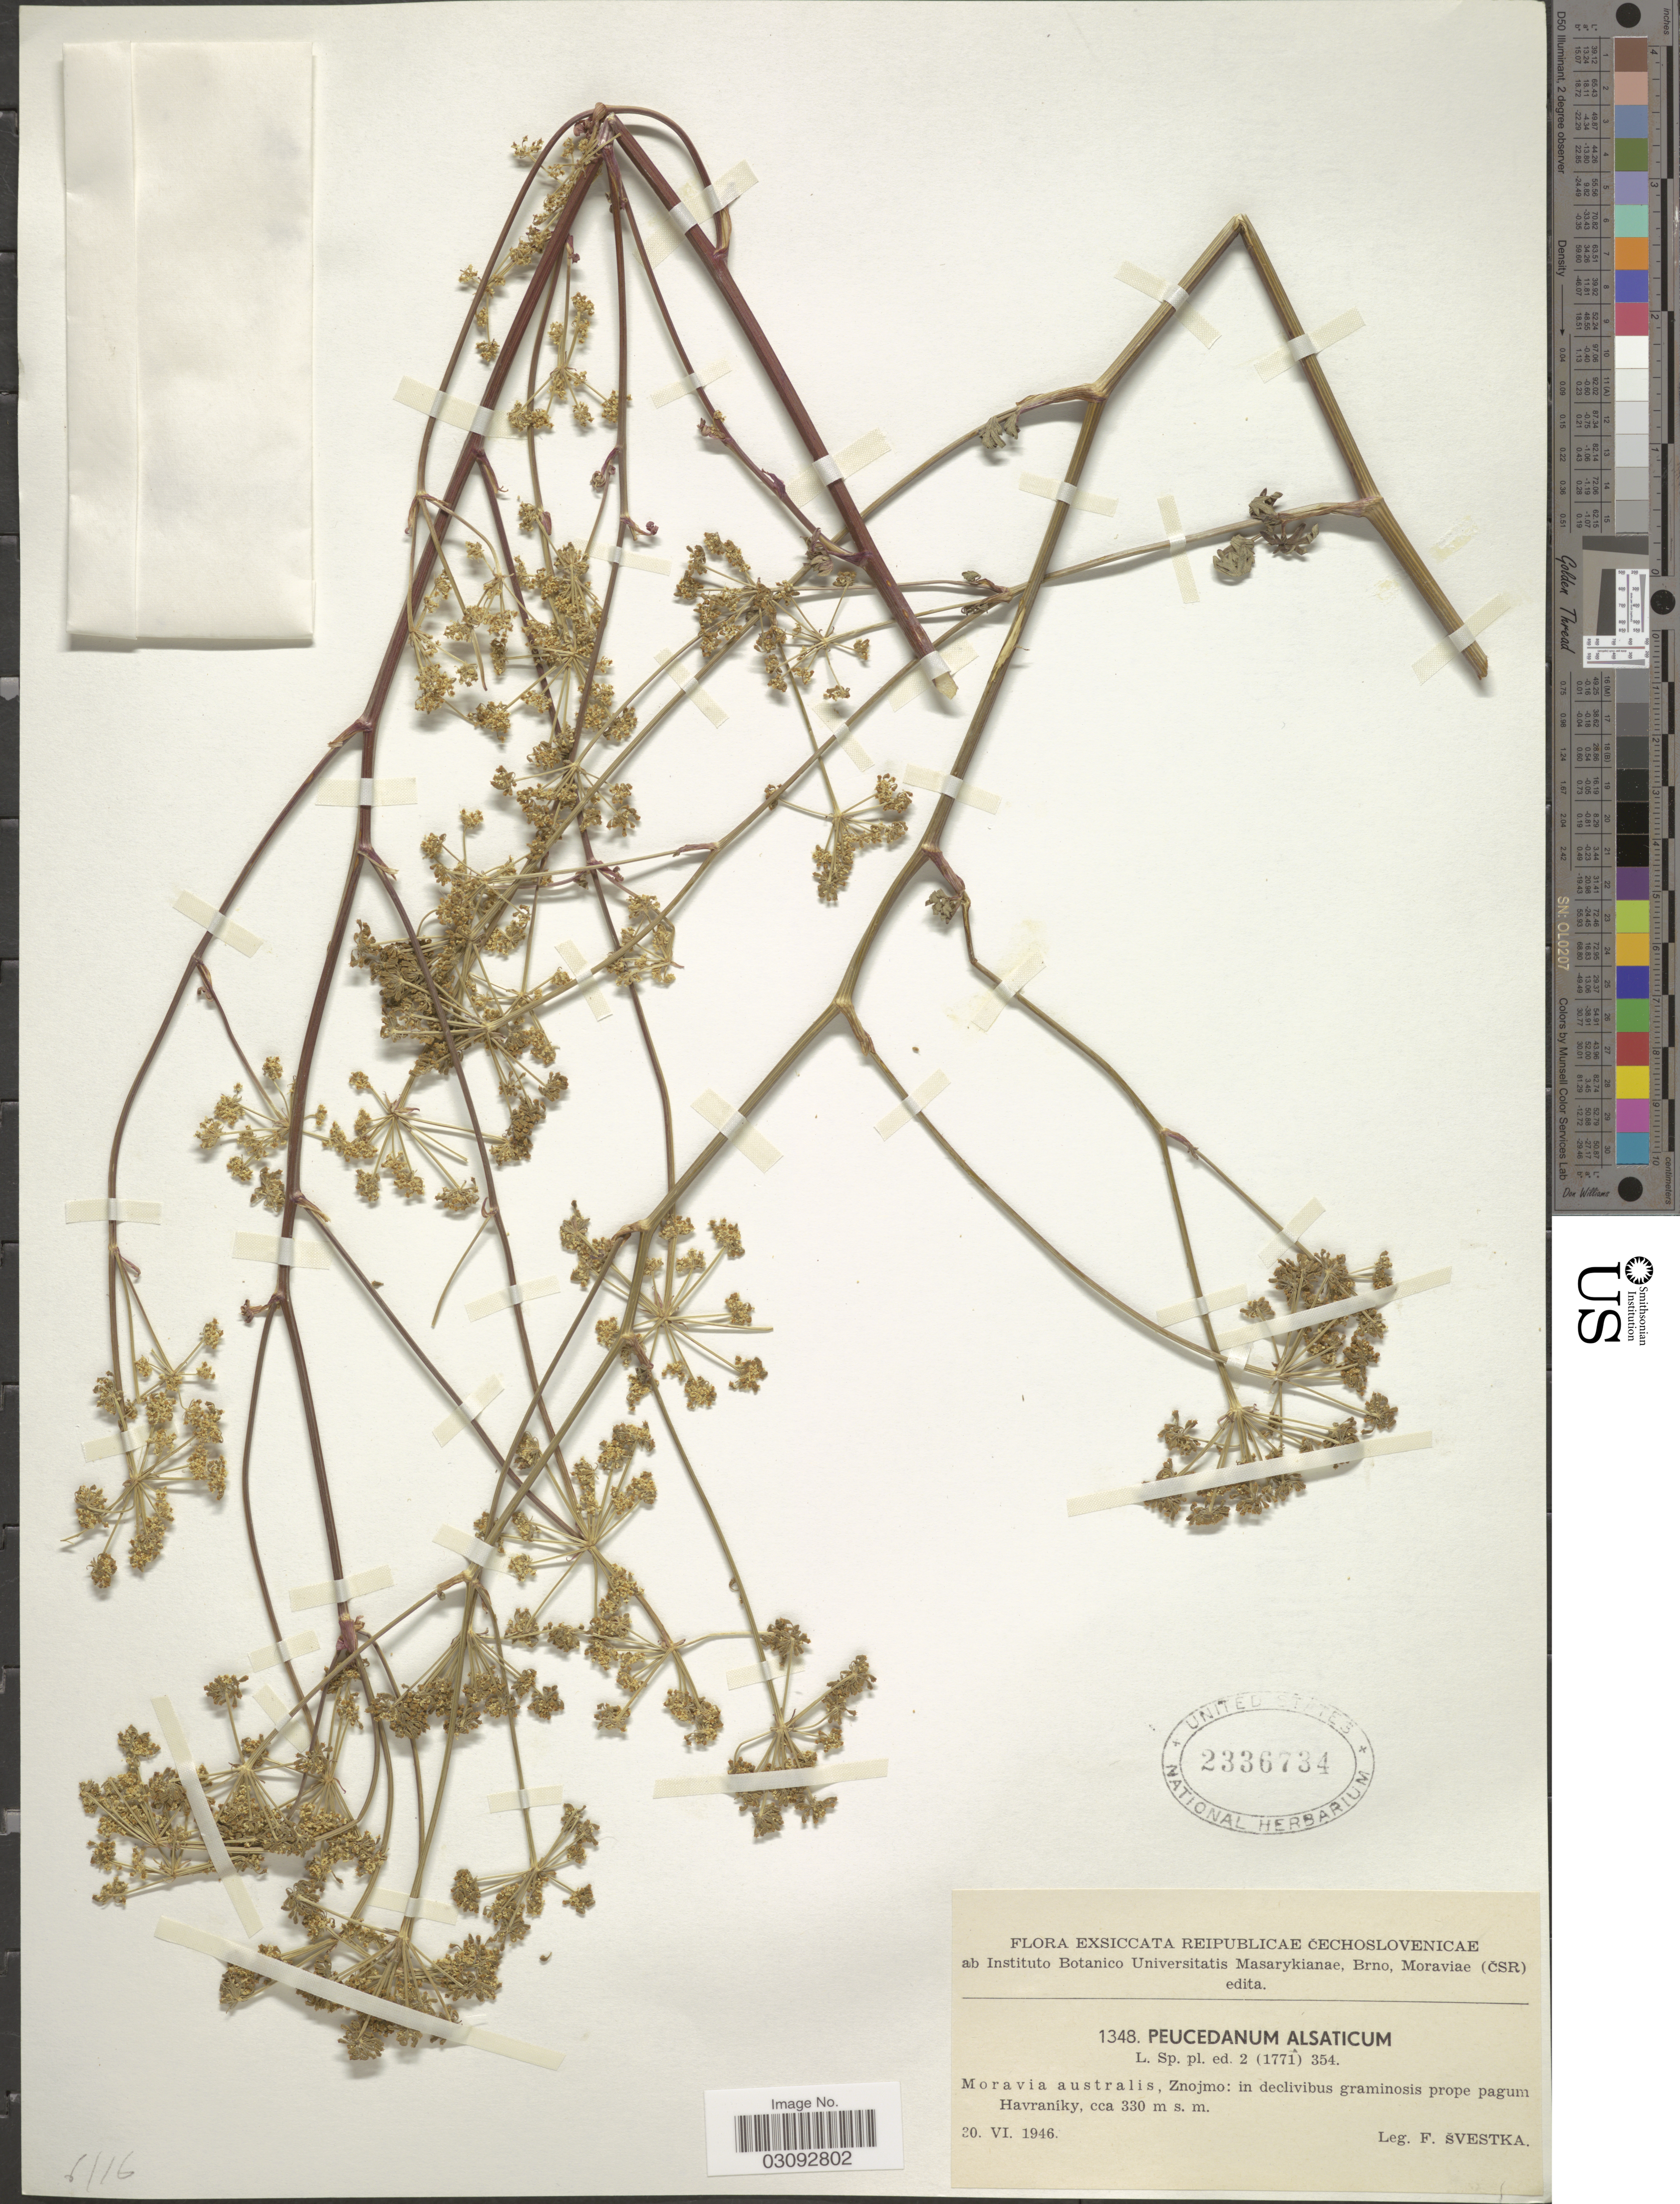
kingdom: Plantae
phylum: Tracheophyta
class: Magnoliopsida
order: Apiales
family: Apiaceae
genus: Peucedanum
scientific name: Peucedanum alsaticum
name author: L.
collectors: F. Svestka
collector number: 1348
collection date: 1946-06-20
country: Czechia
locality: Reipublicae Cechoslovenicae, Moravia australis, Znojmo: in declivibus graminosis prope pagum Havraniky.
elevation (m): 330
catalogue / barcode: US 2336734